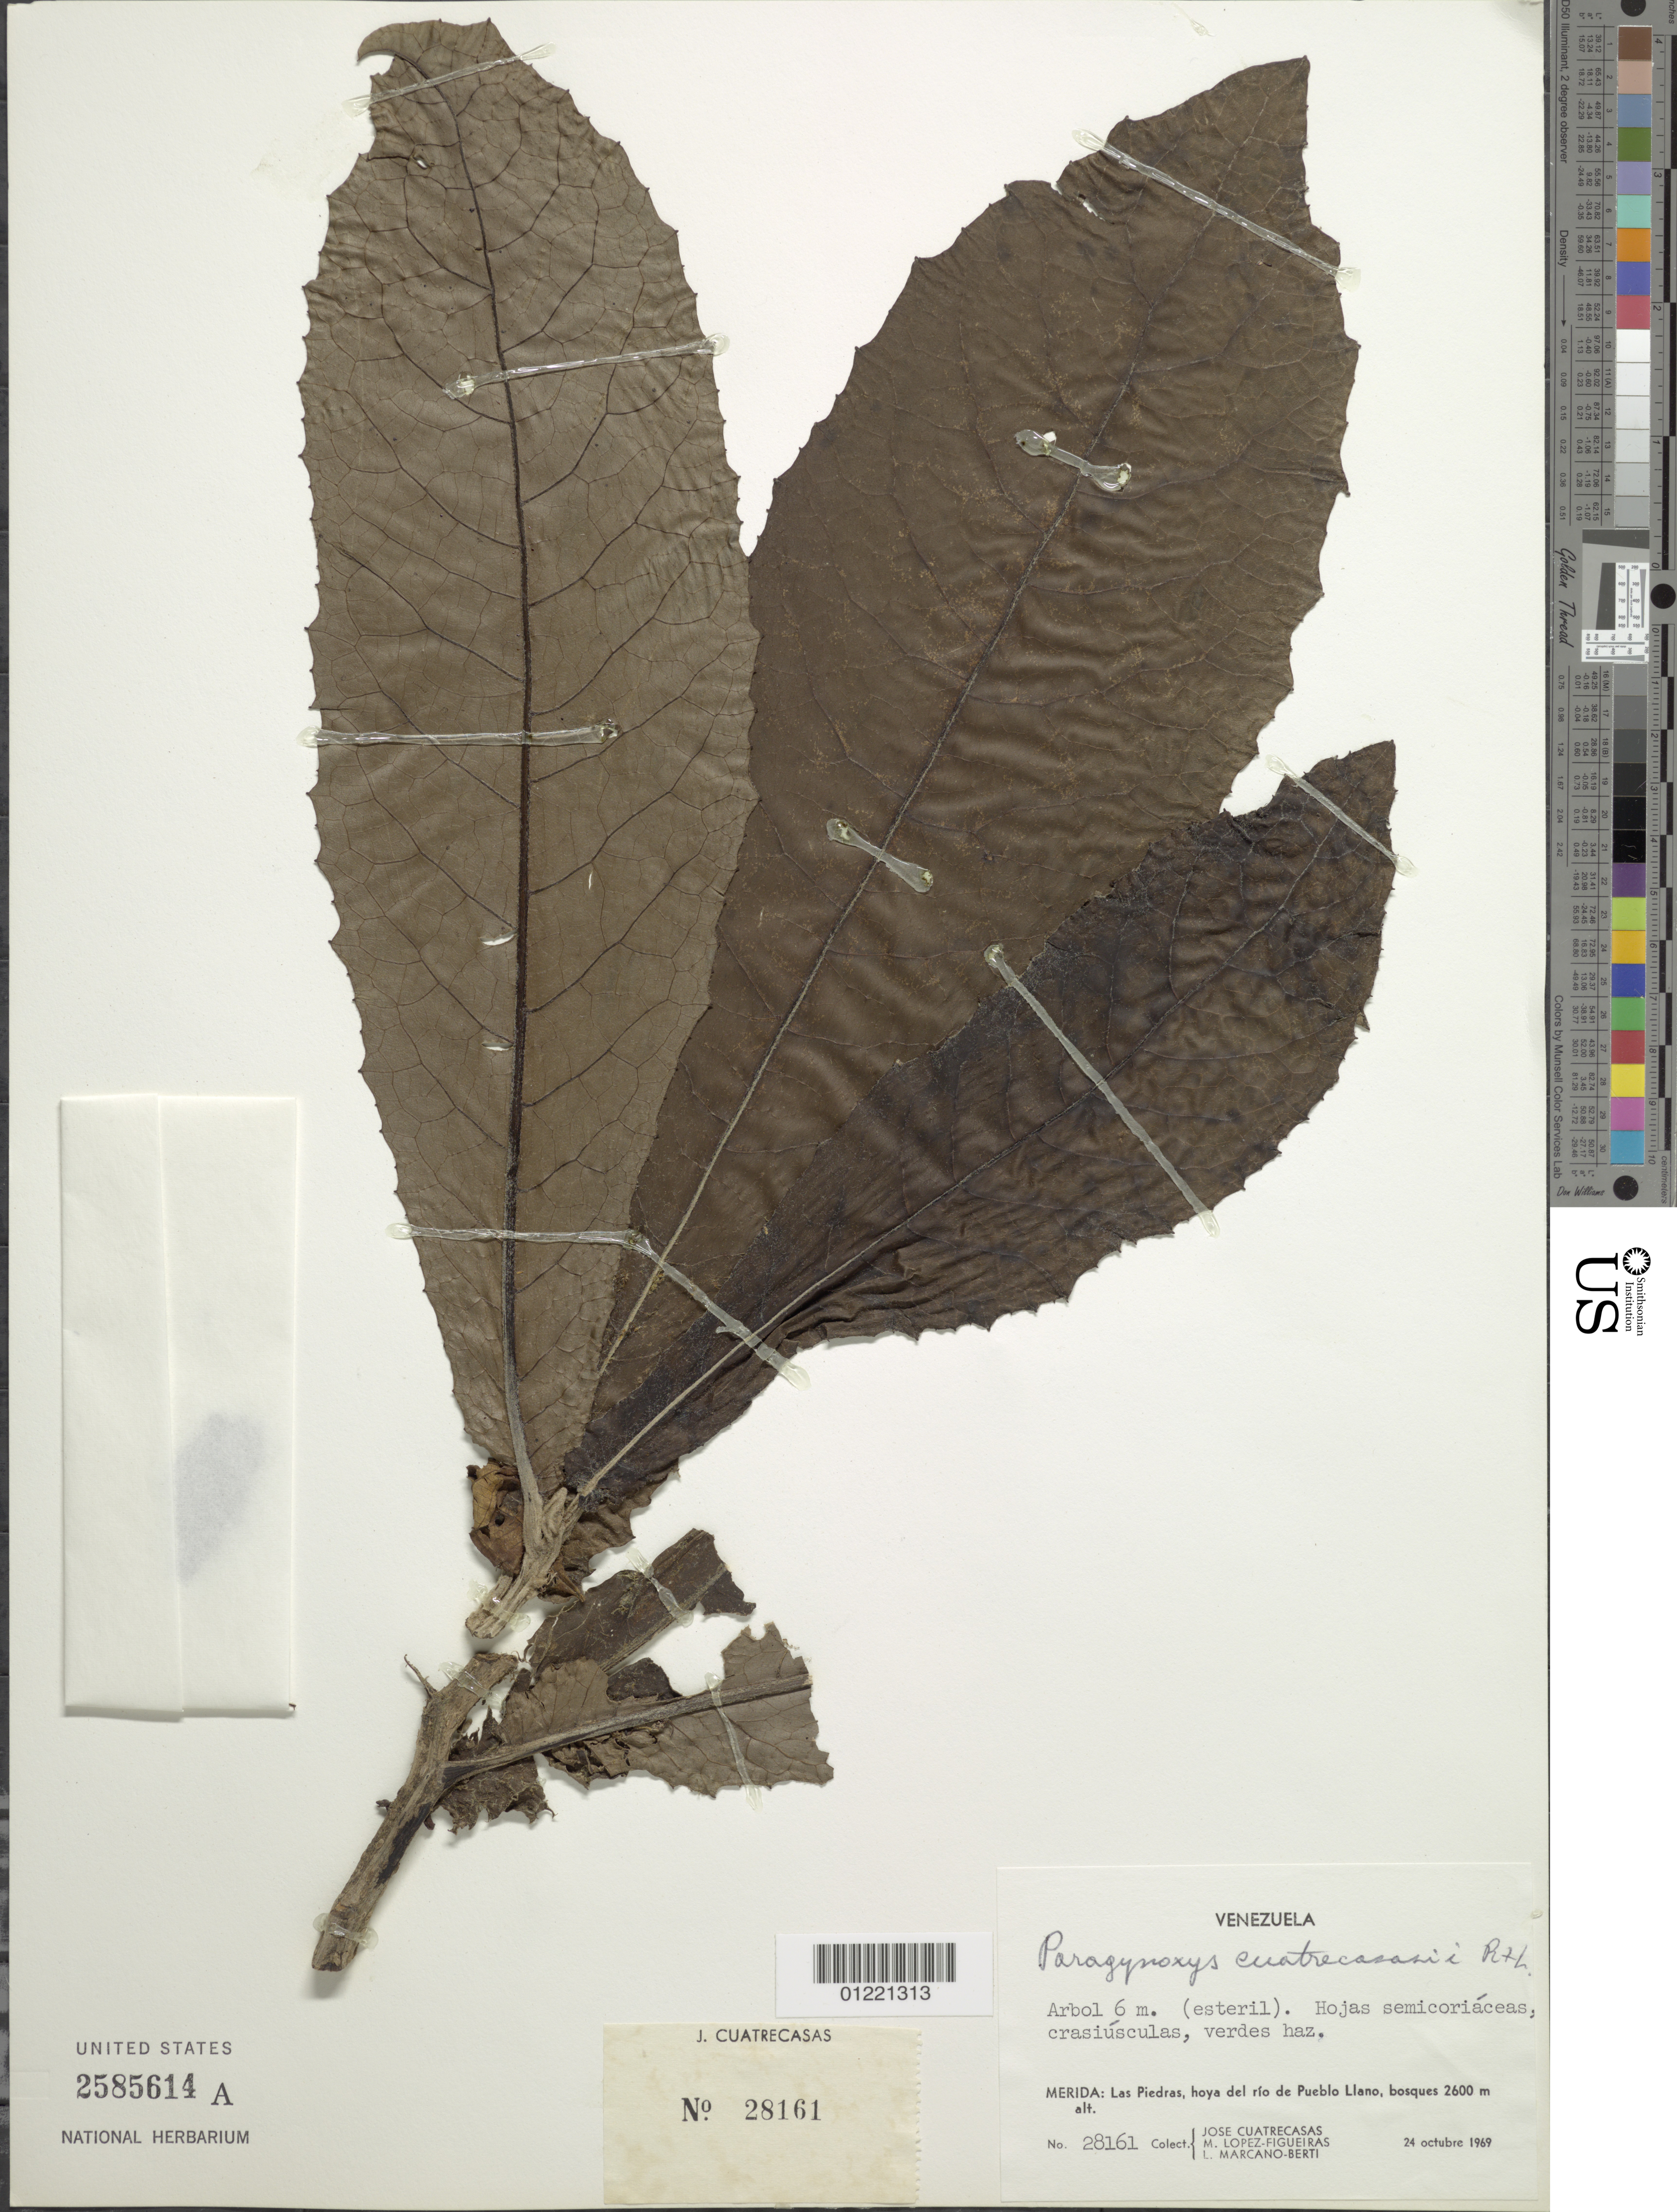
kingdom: Plantae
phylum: Tracheophyta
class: Magnoliopsida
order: Asterales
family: Asteraceae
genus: Paragynoxys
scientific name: Paragynoxys cuatrecasasii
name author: Ruíz-Terán & López Fig.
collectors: J. Cuatrecasas, M. López Figueiras & L. Marcano-Berti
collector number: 28161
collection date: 1969-10-24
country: Venezuela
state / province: Merida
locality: Las Piedras, hoya del rio de Pueblo Llano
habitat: bosques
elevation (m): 2600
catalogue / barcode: US 2585614A